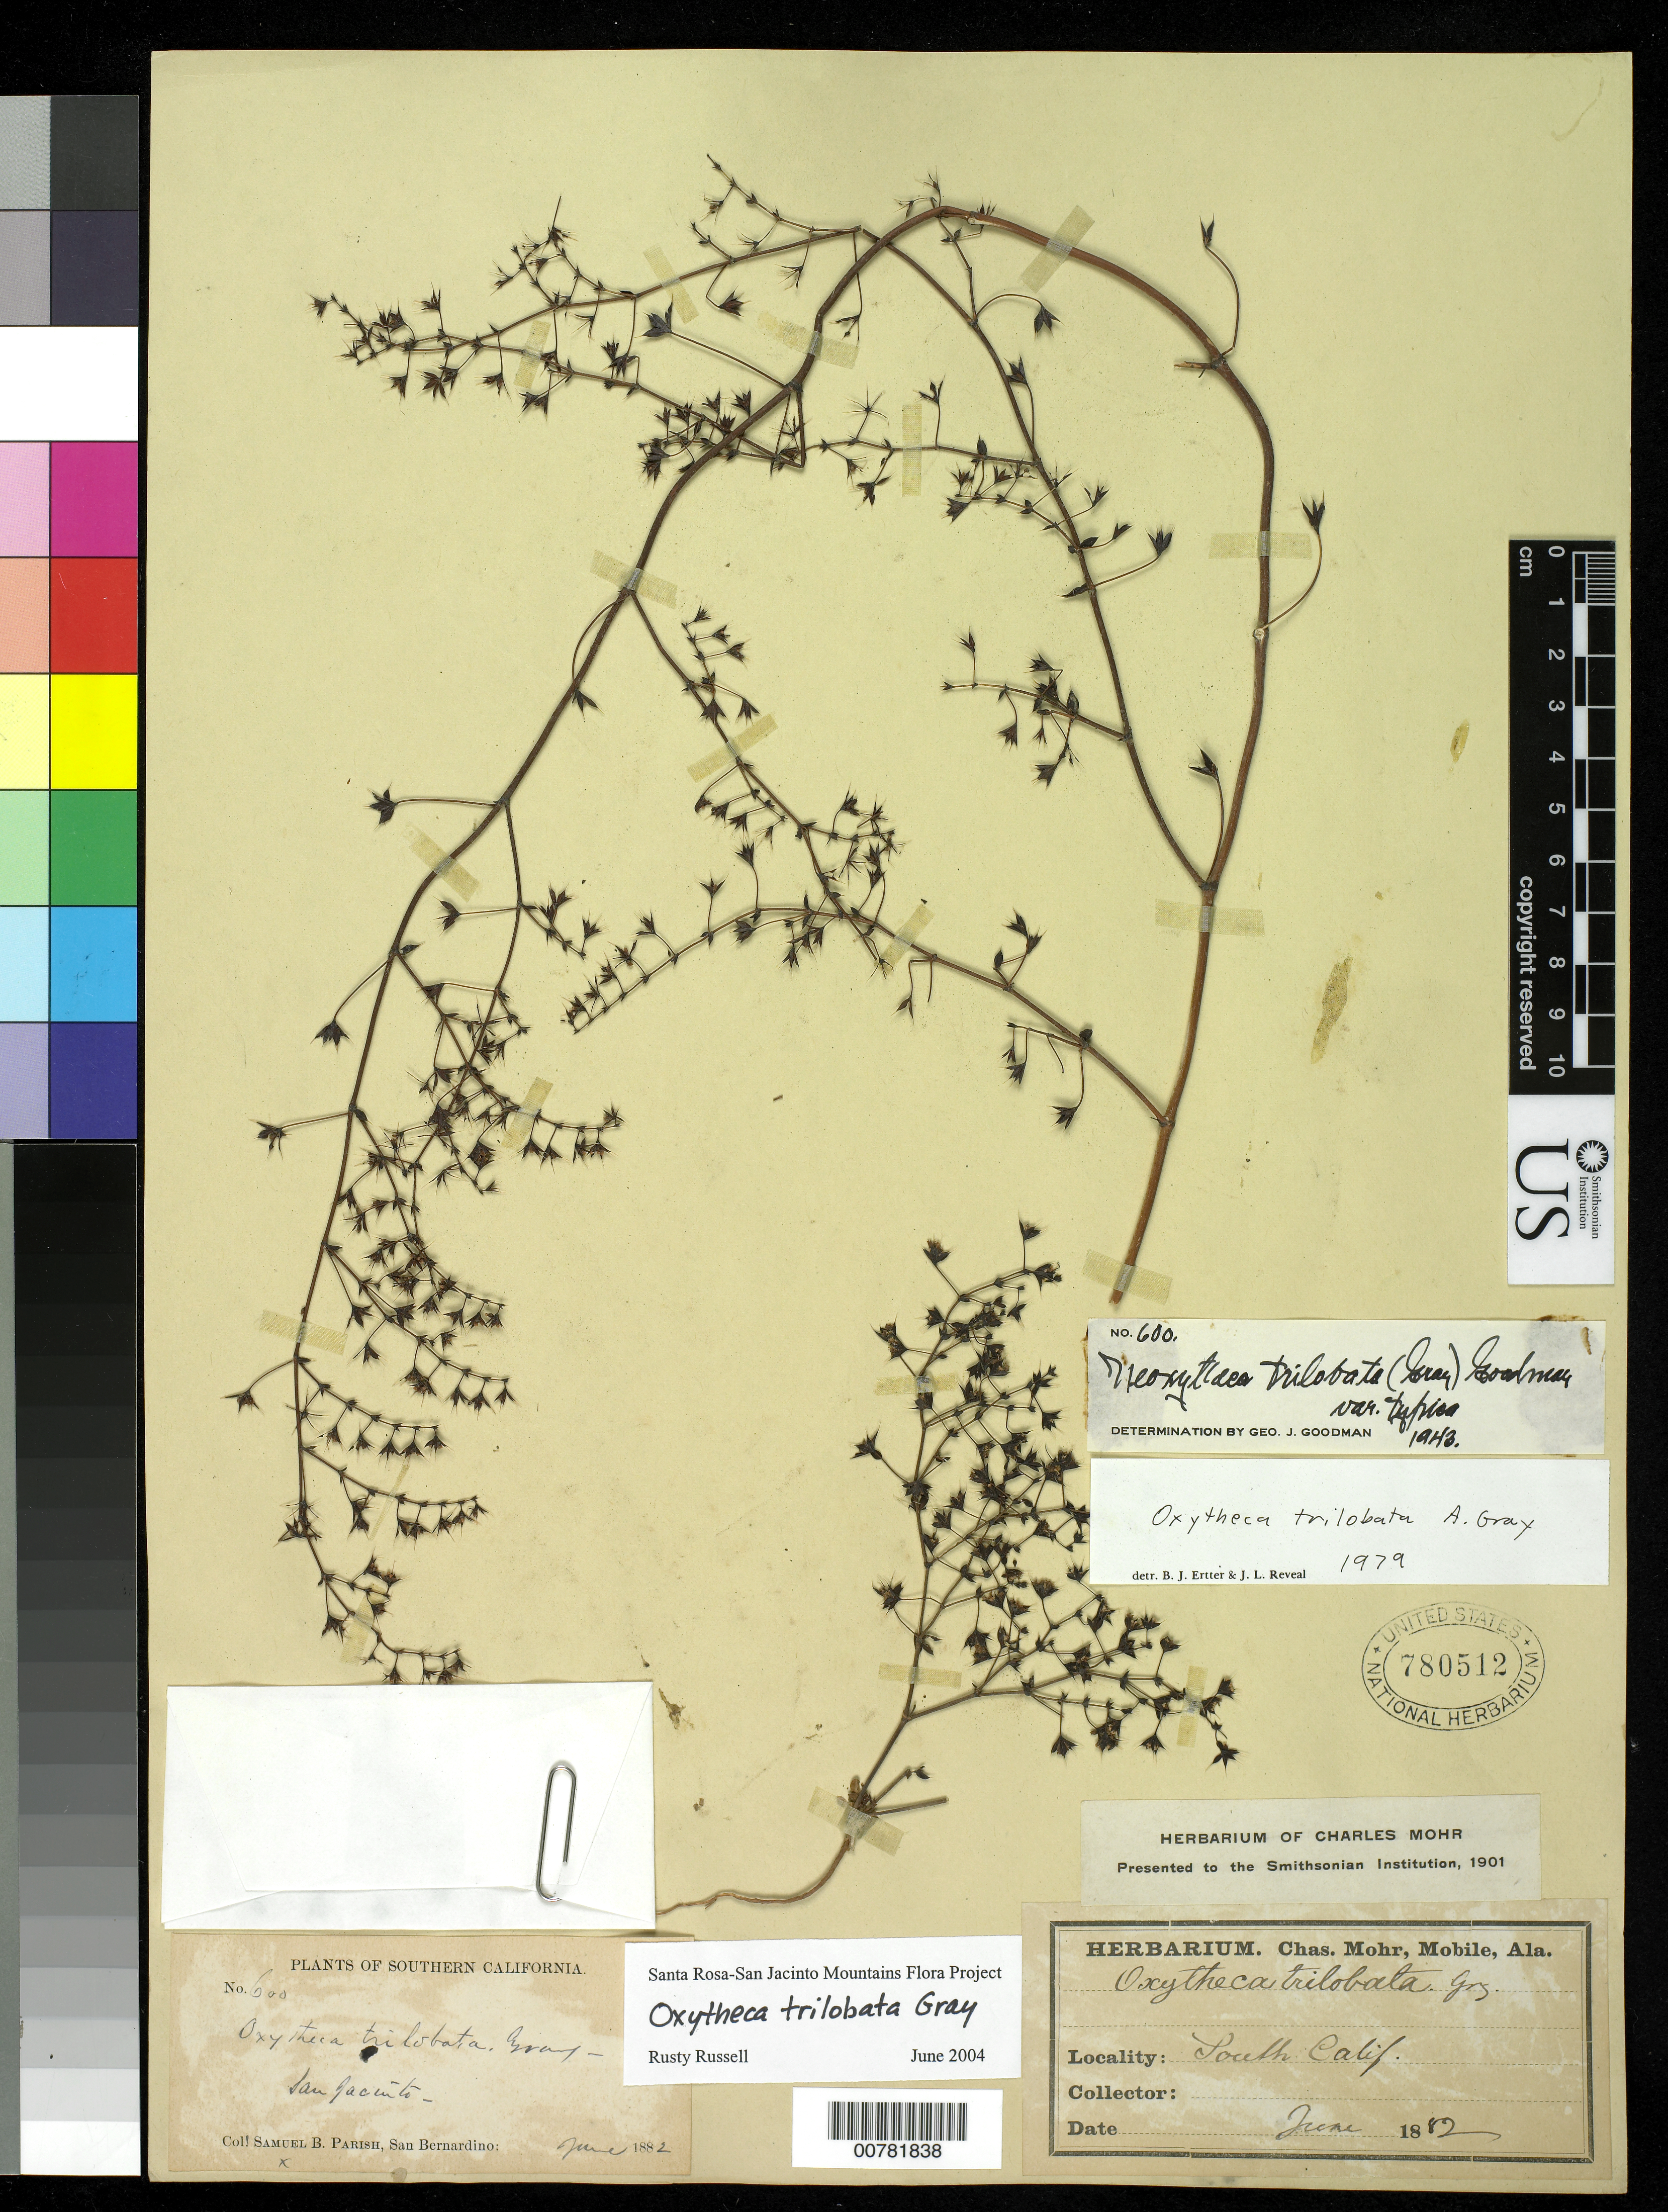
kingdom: Plantae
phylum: Tracheophyta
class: Magnoliopsida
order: Caryophyllales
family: Polygonaceae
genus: Sidotheca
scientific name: Sidotheca trilobata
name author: (A. Gray) Reveal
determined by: Strong, Mark T., (BOT), Smithsonian Institution - National Museum of Natural History (UNITED STATES)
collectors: S. B. Parish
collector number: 600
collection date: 1882-06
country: United States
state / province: California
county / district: Riverside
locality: Southern California. San Jacinto.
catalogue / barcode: US 780512